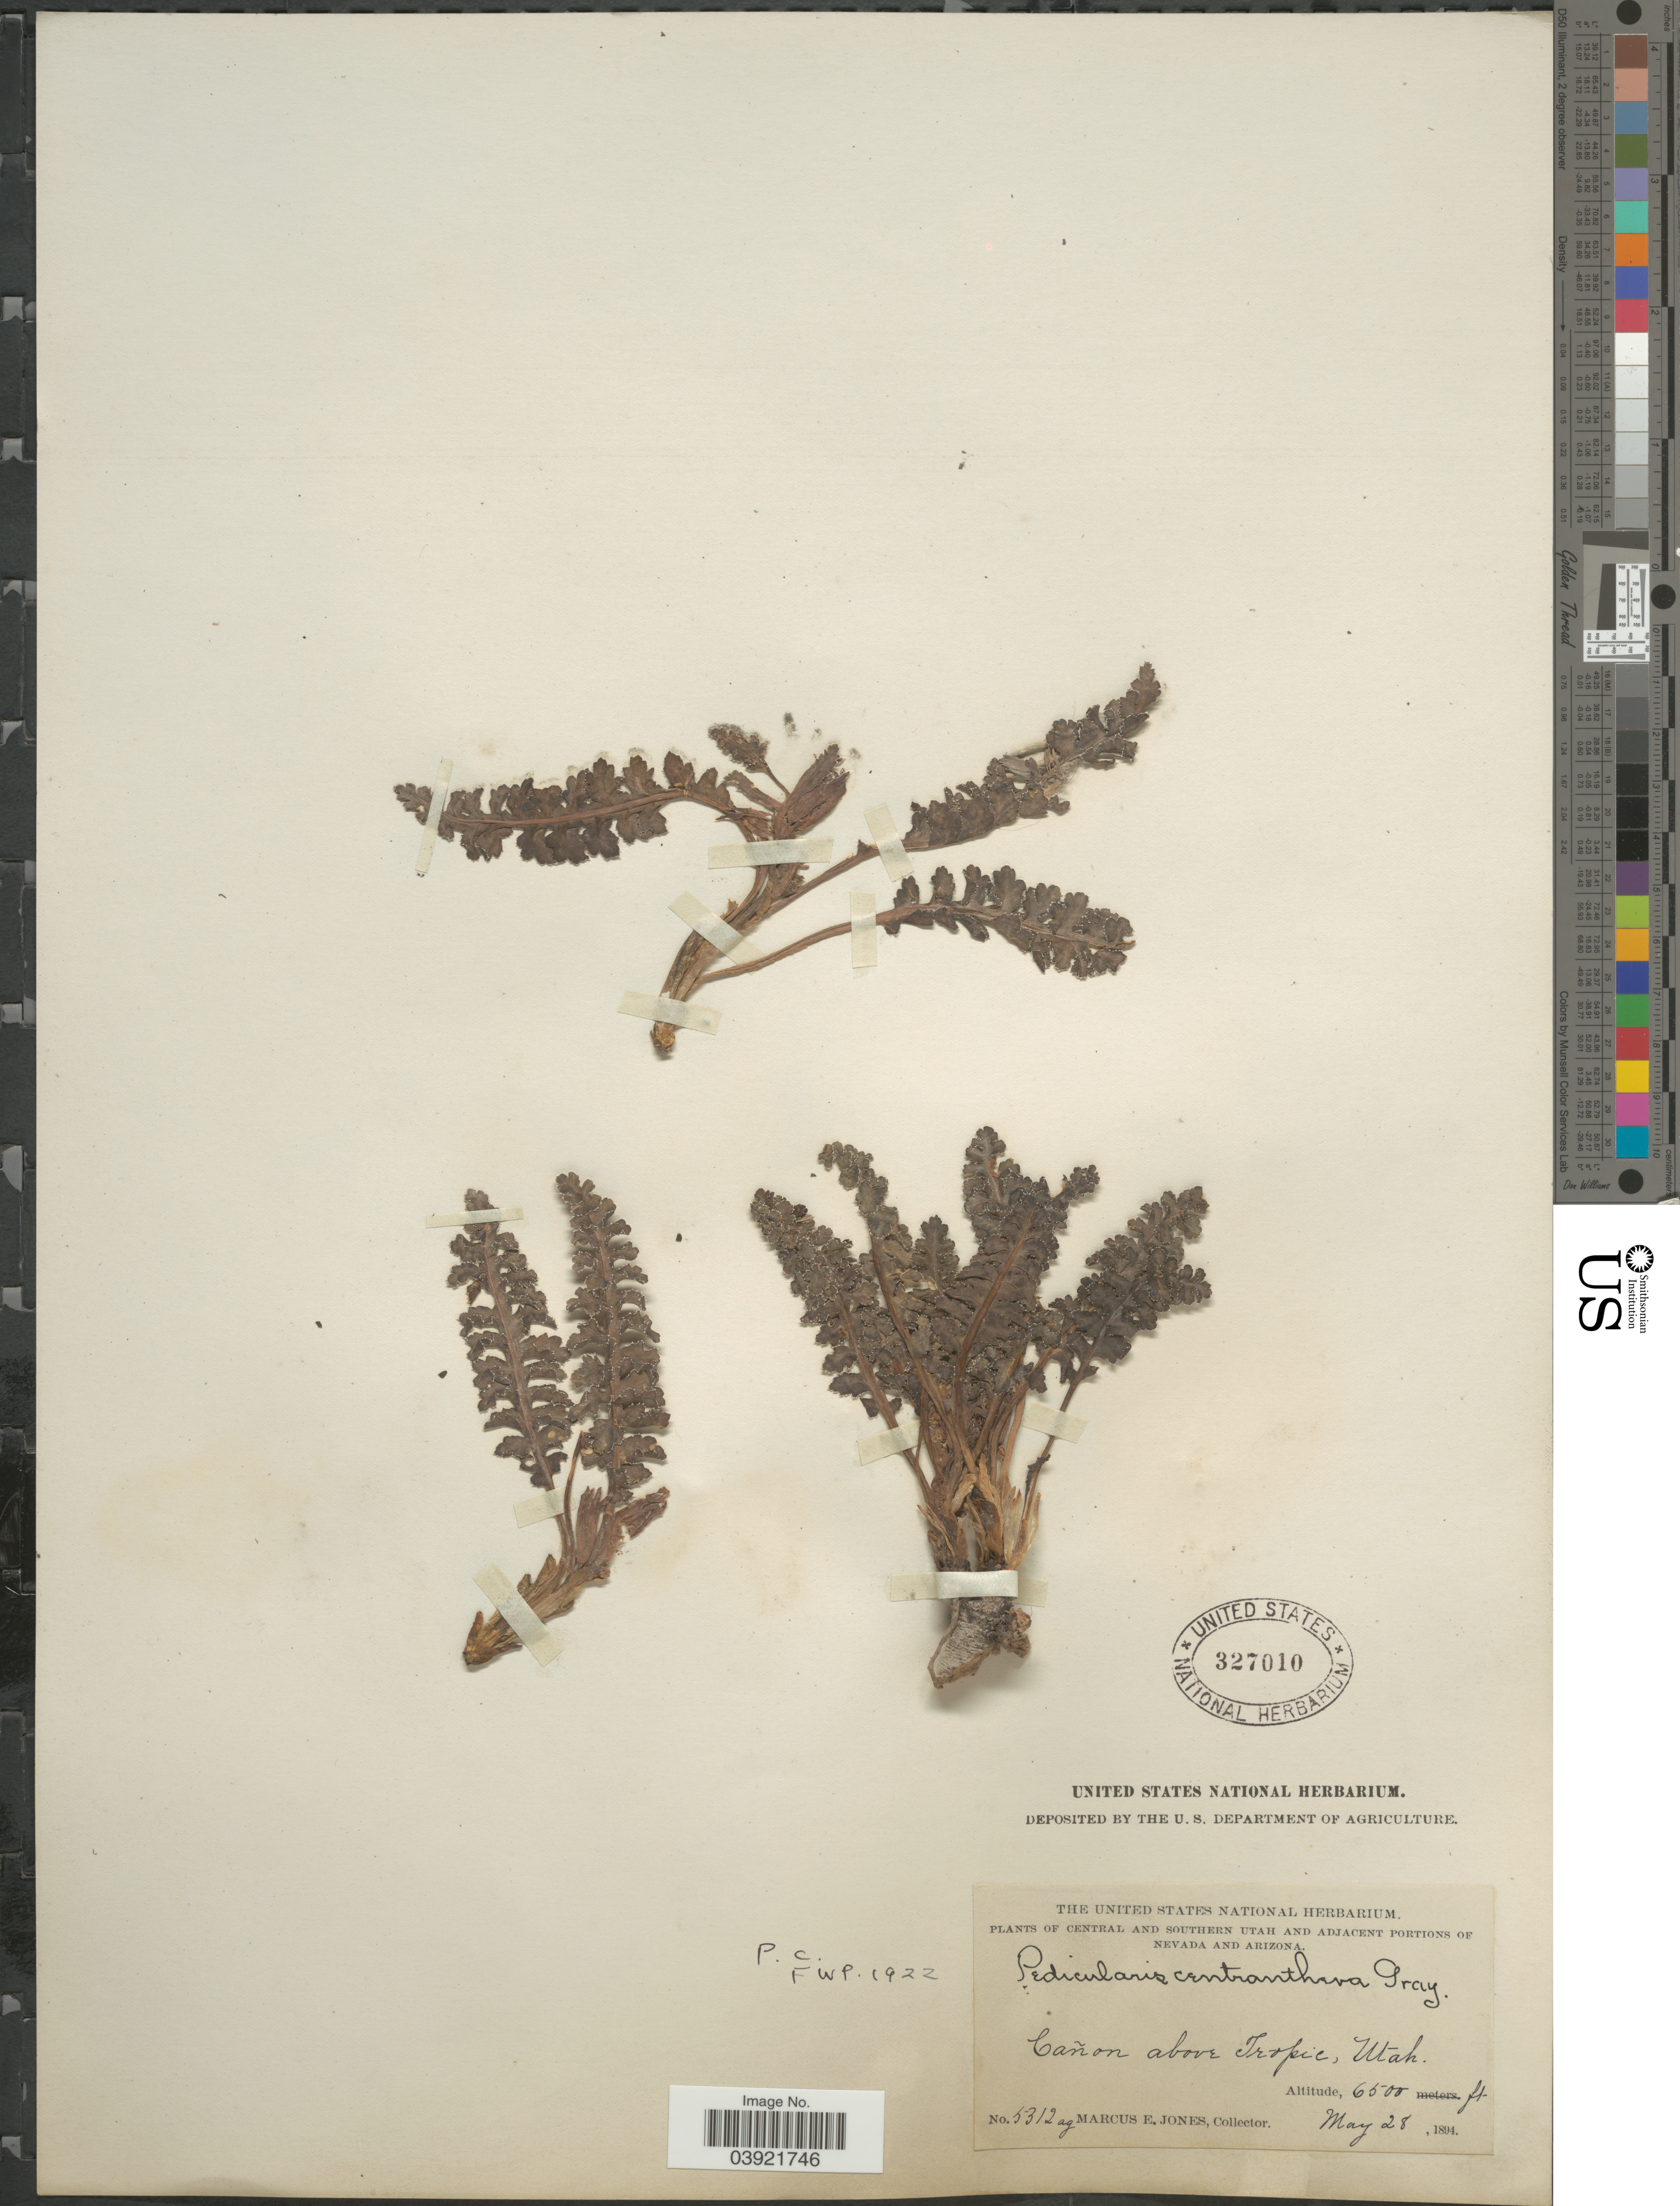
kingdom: Plantae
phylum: Tracheophyta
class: Magnoliopsida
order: Lamiales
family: Orobanchaceae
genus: Pedicularis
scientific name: Pedicularis centranthera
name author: A. Gray in Emory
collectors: M. E. Jones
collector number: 5312ag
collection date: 1894-05-28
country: United States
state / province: Utah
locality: Central and Southern Utah. Cañon above Tropic.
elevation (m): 1981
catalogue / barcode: US 327010